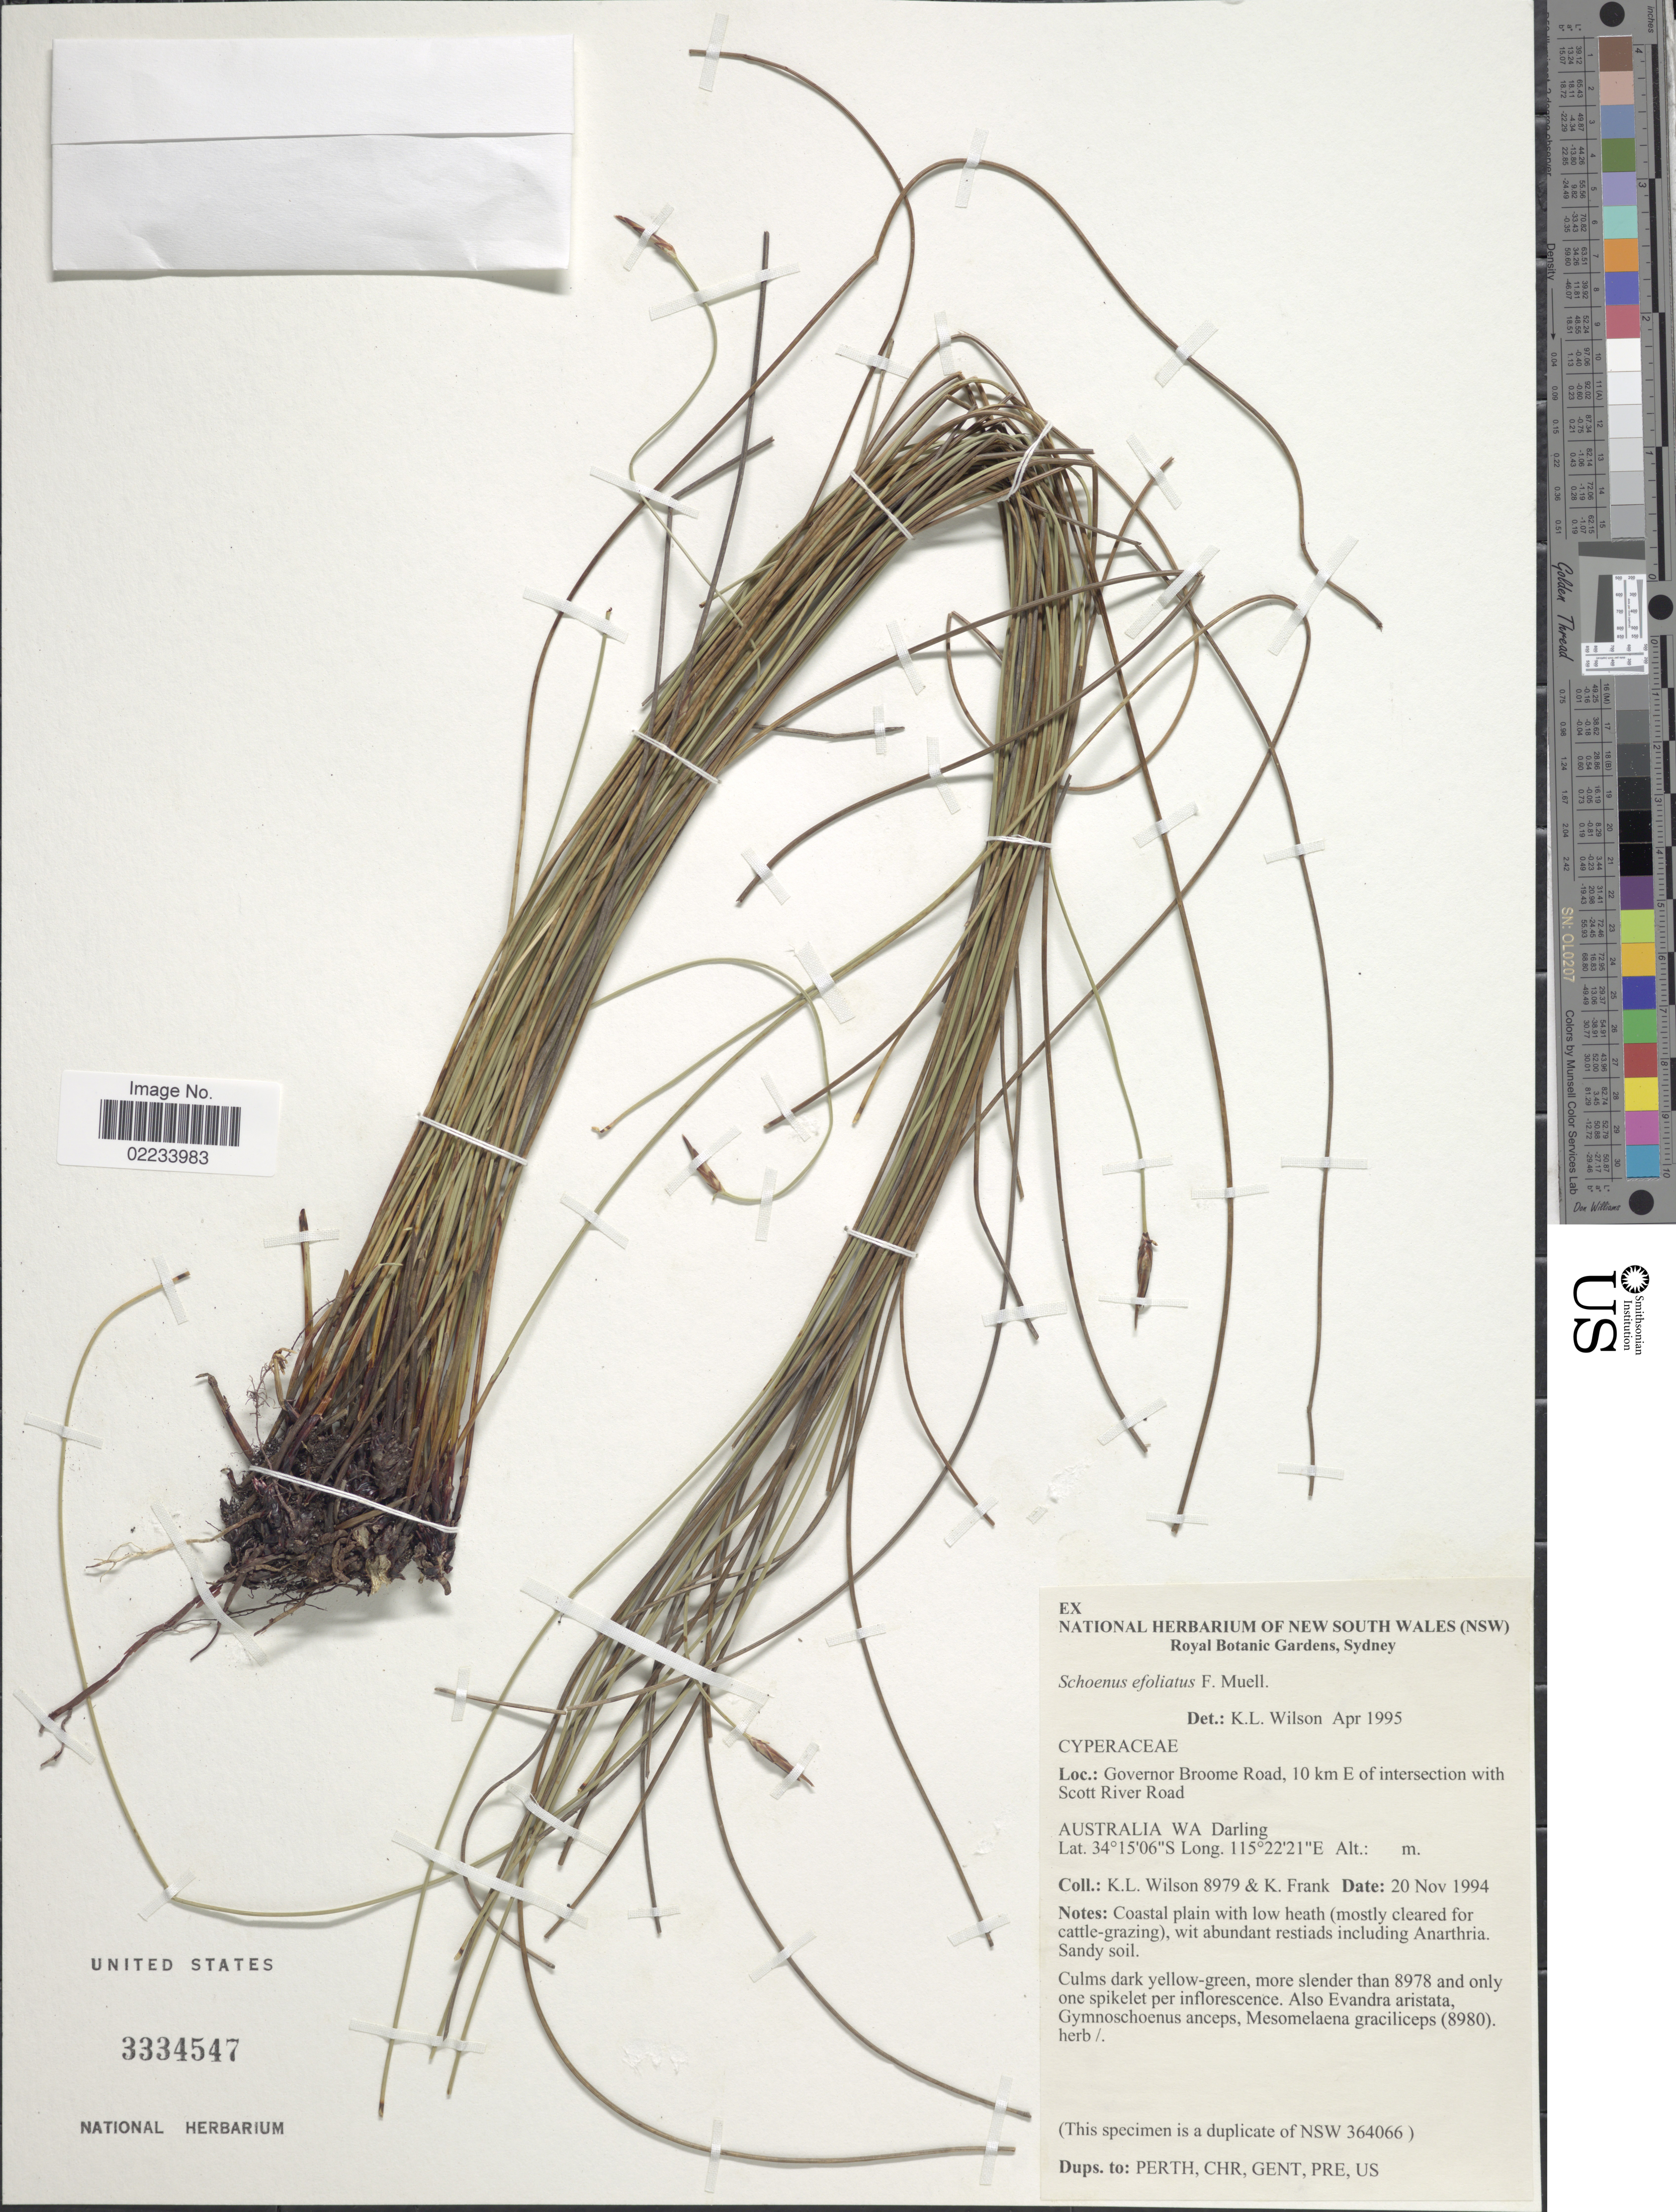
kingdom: Plantae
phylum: Tracheophyta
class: Liliopsida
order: Poales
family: Cyperaceae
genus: Schoenus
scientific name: Schoenus efoliatus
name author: F. Muell.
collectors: K. L. Wilson & K. Frank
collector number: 8979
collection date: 1994-11-20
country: Australia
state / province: Western Australia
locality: Governor Broome Road, 10 km E of intersection with Scott River Road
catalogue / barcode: US 3334547